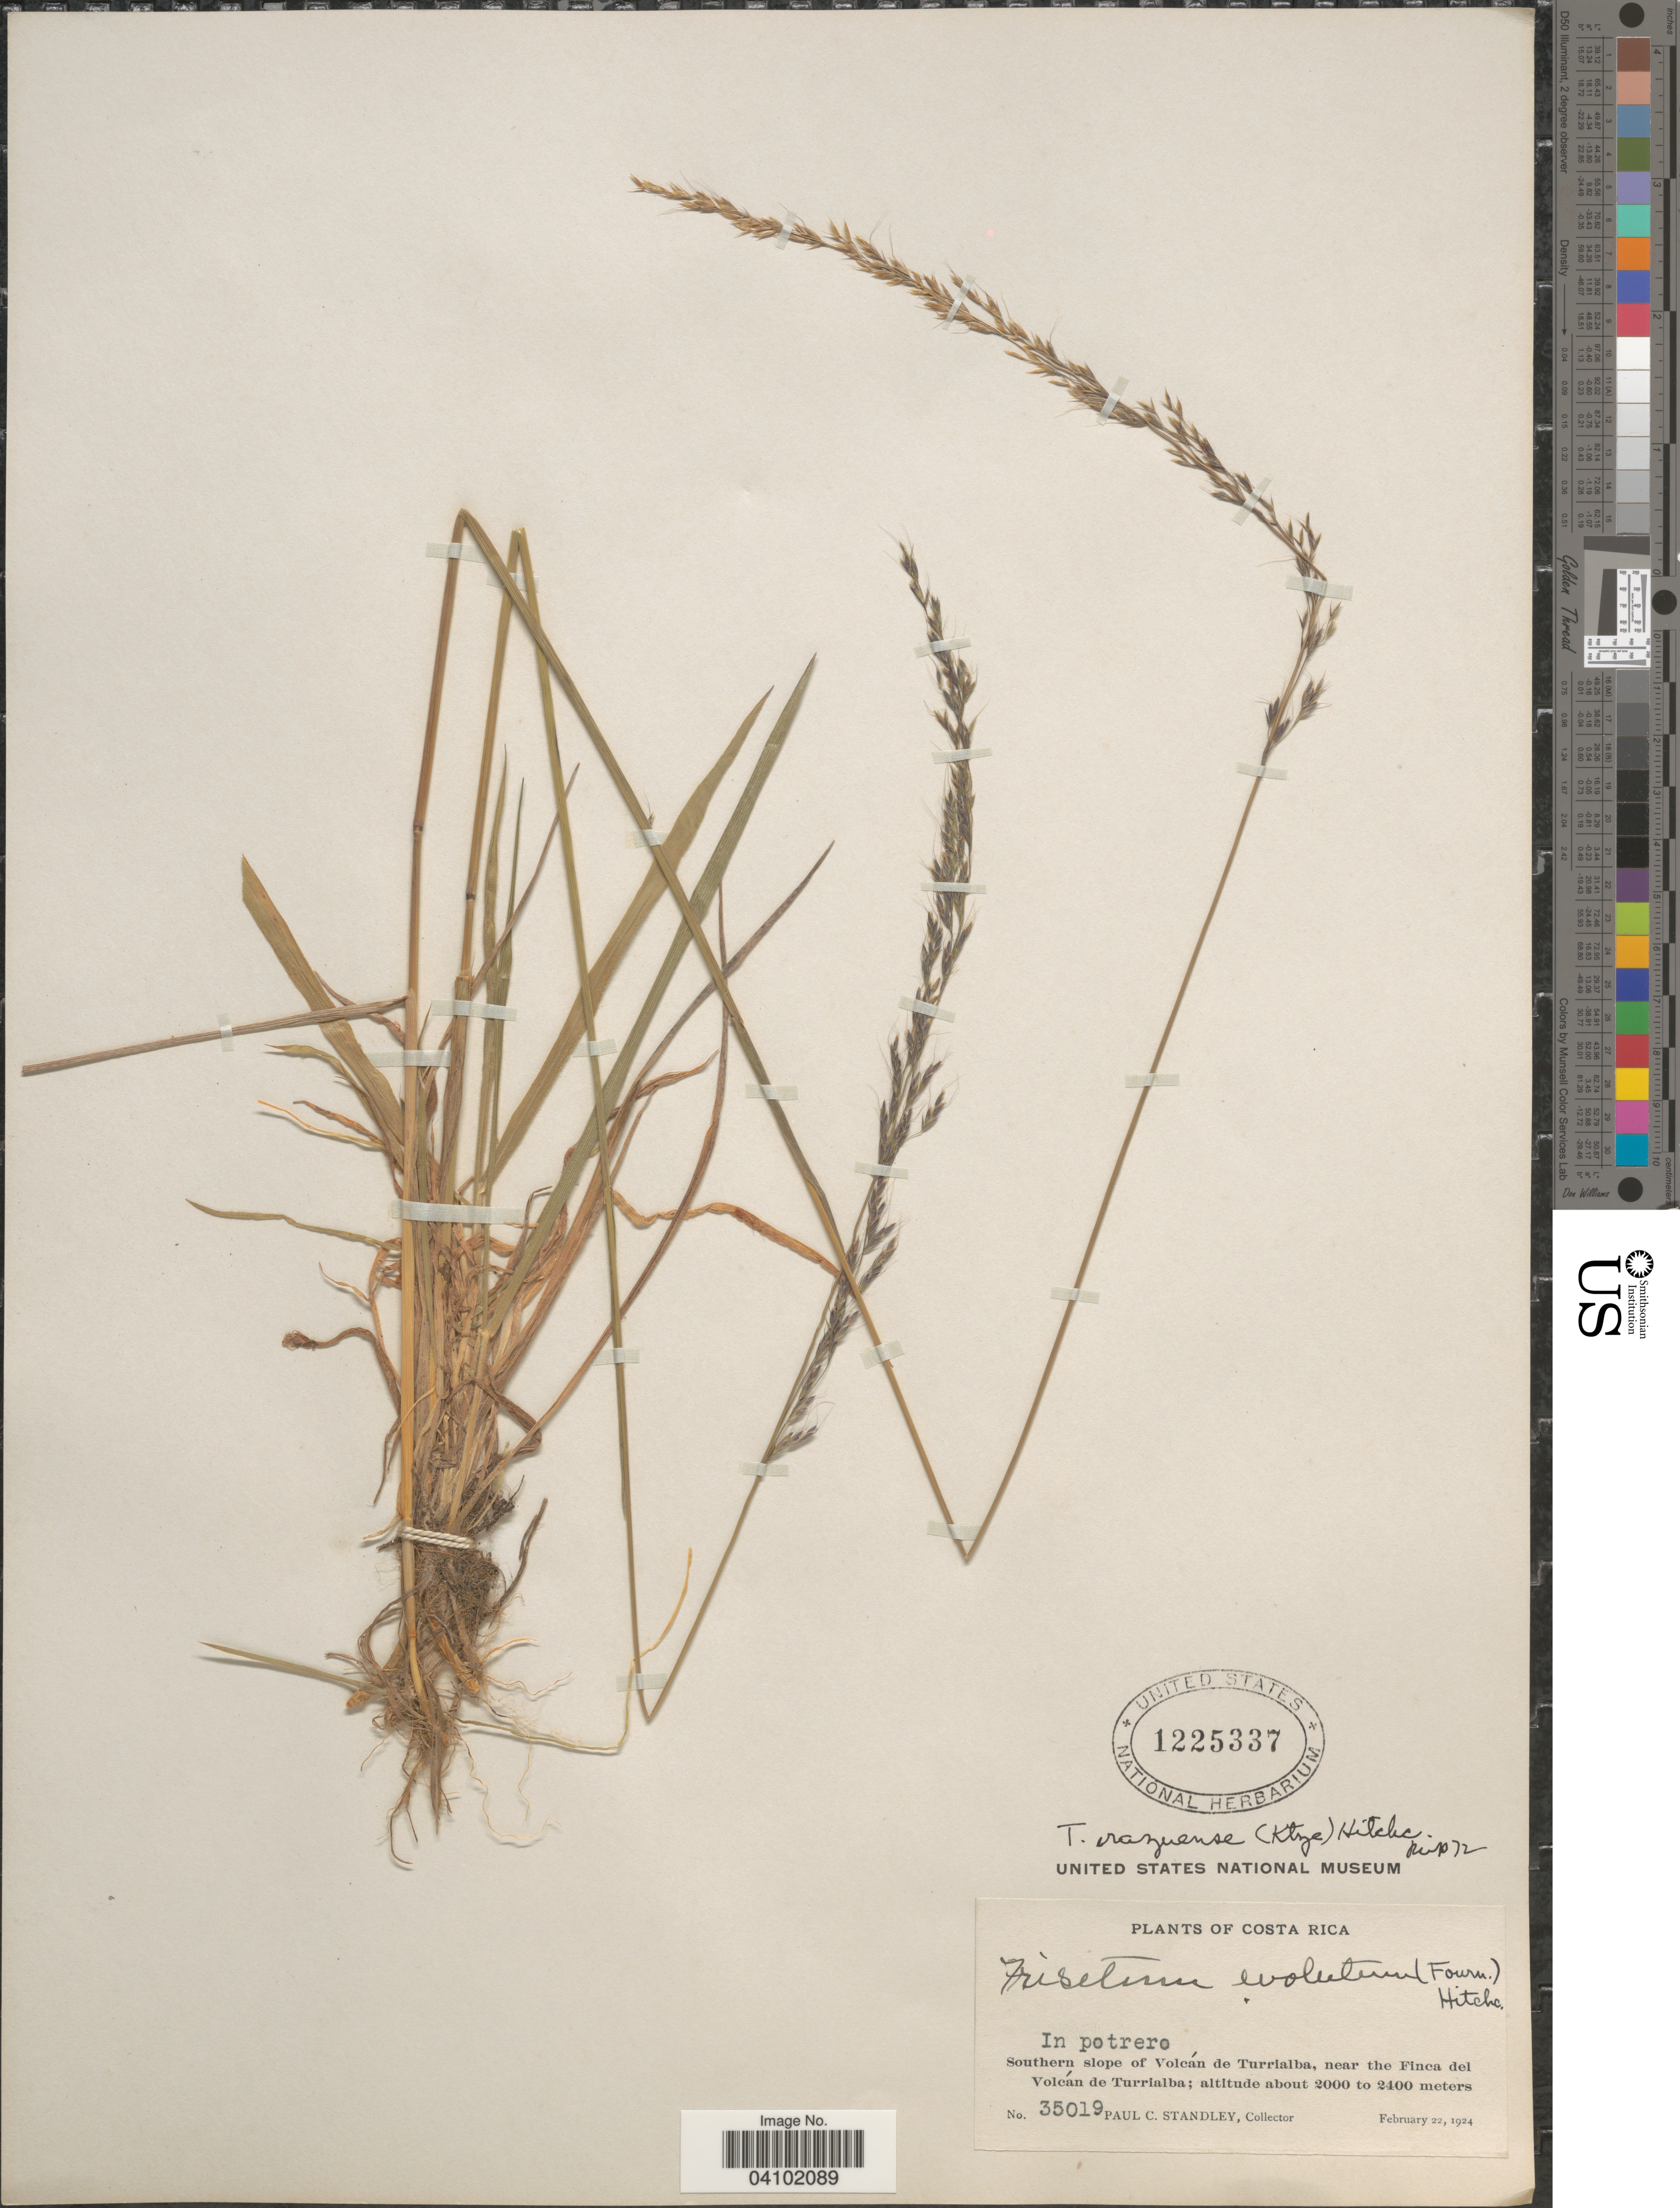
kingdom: Plantae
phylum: Tracheophyta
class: Liliopsida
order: Poales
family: Poaceae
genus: Peyritschia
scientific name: Peyritschia irazuensis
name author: (Kuntze) P.M. Peterson et al.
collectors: P. C. Standley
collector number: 35019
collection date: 1924-02-22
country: Costa Rica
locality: In potrero. Southern slope of Volcán de Turrialba, near the Finca del Volcán de Turrialba.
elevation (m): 2000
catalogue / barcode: US 1225337